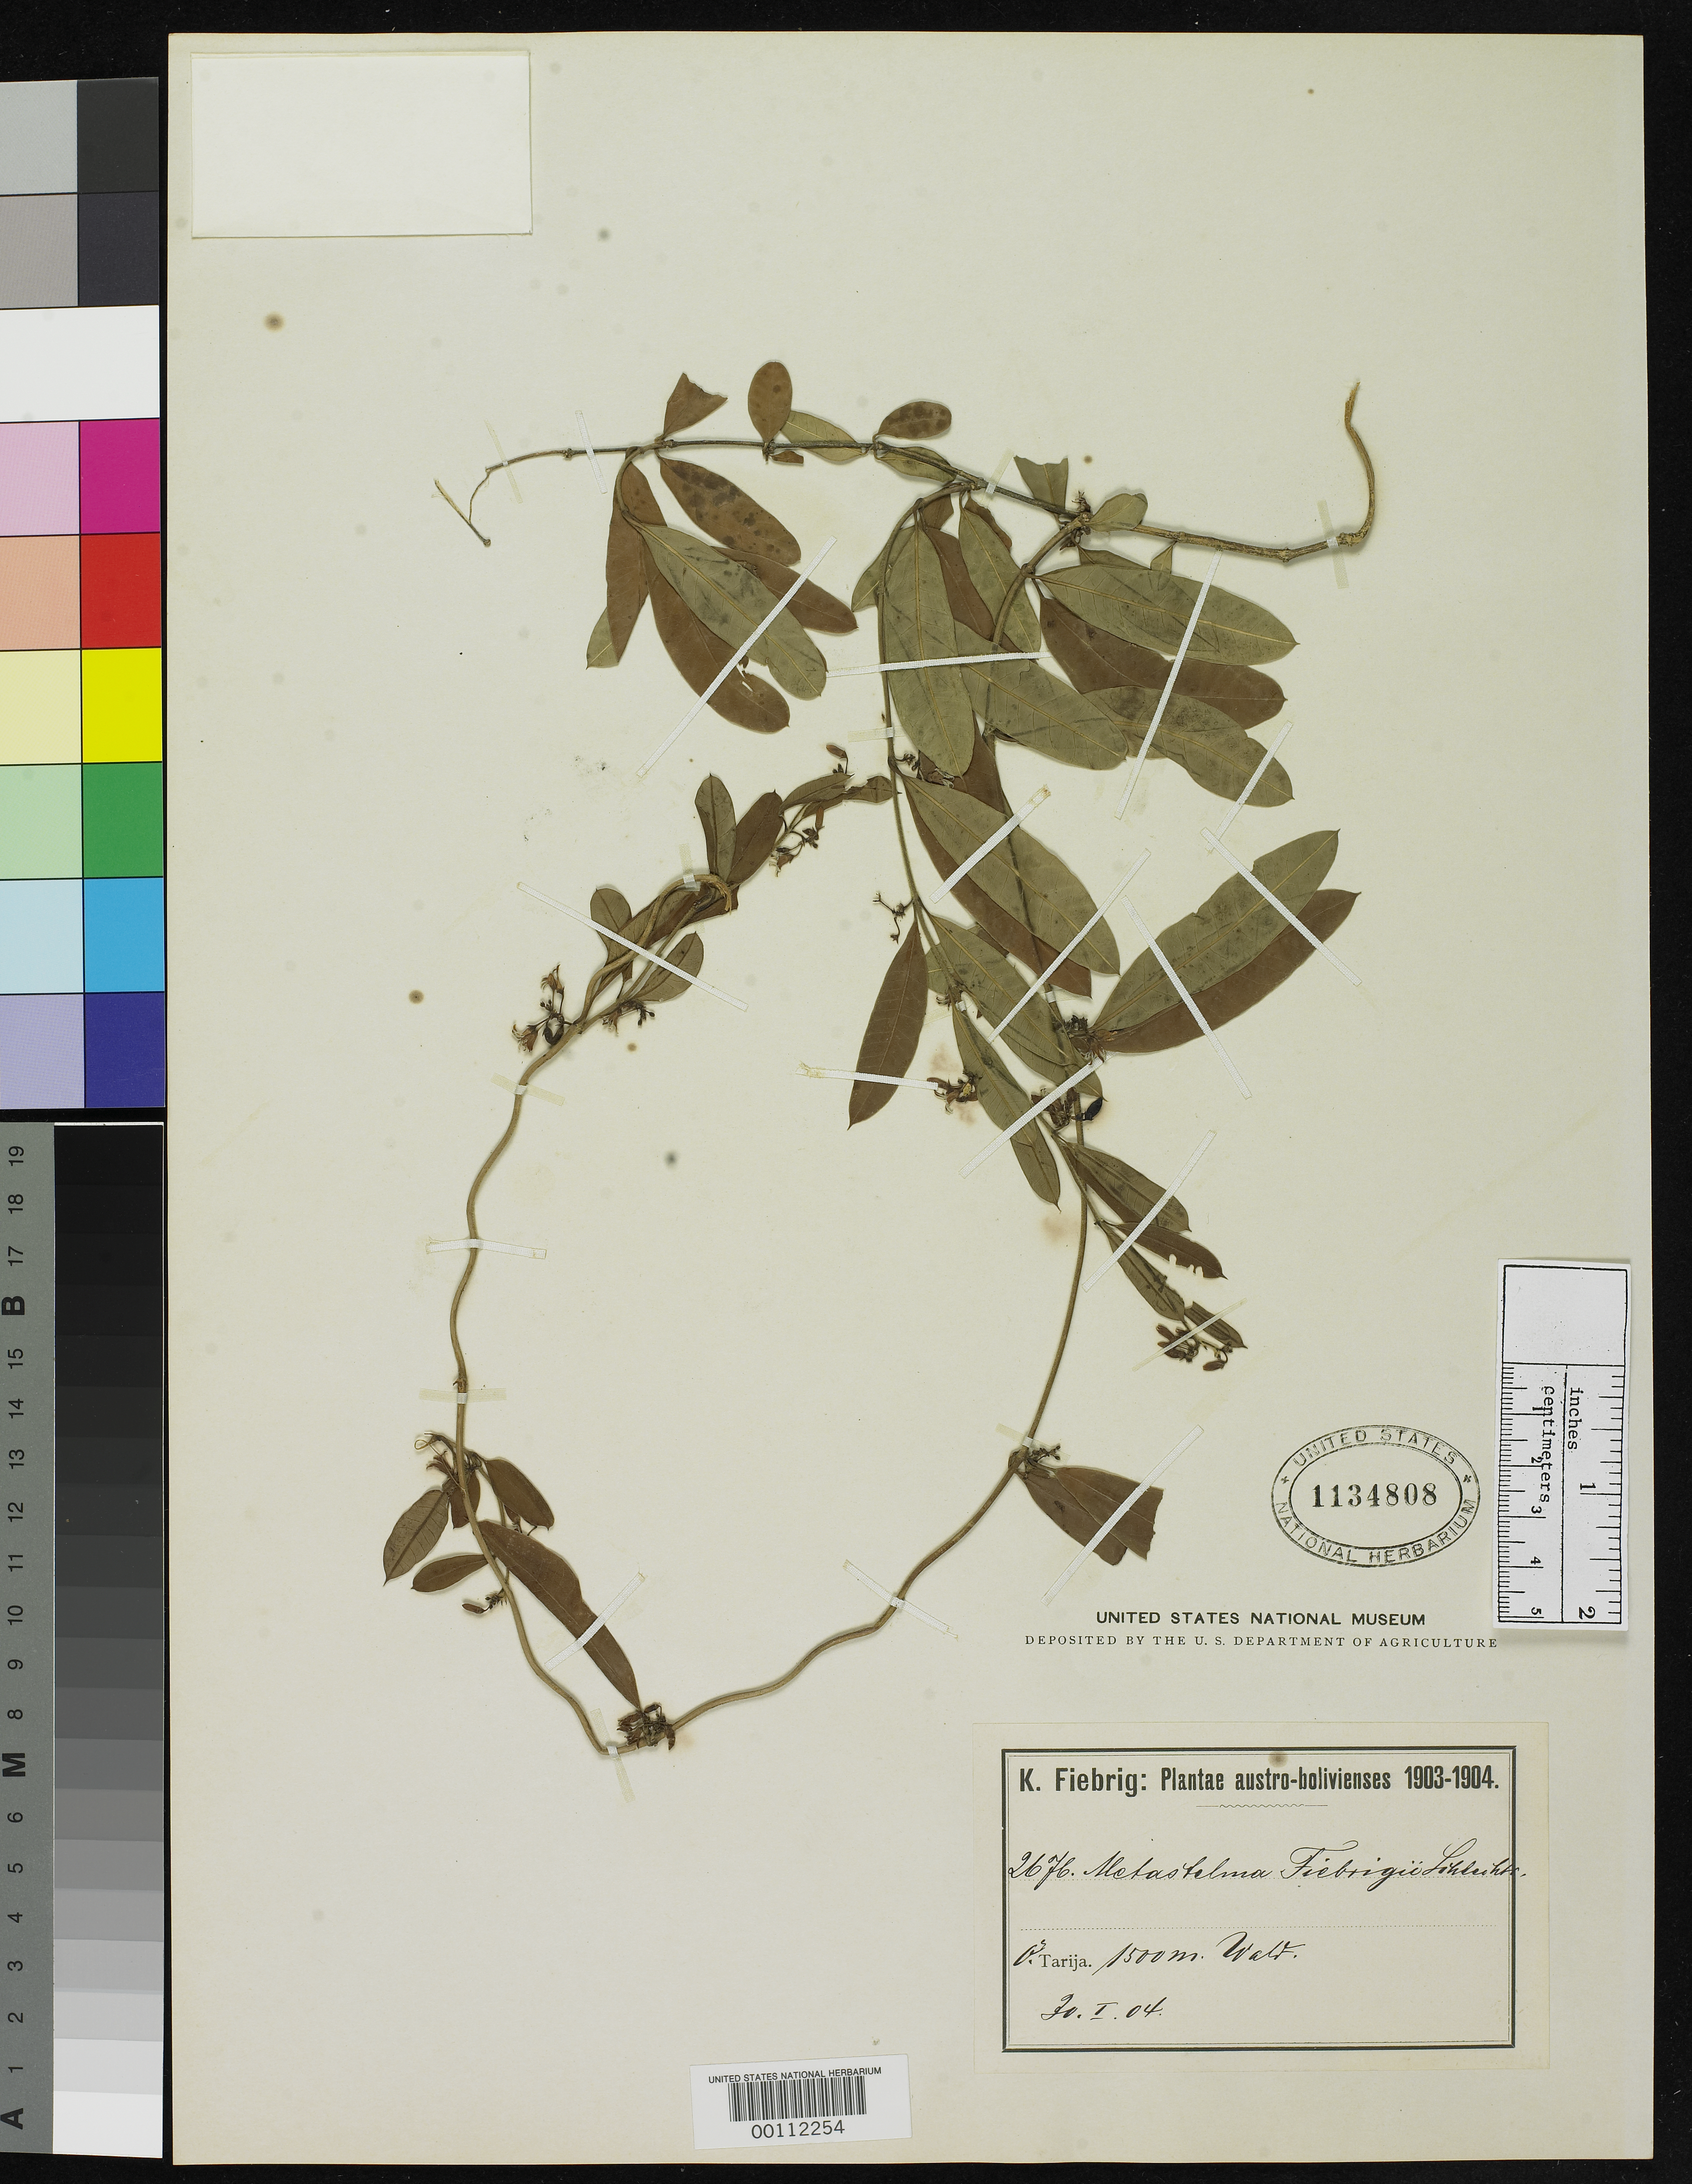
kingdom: Plantae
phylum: Tracheophyta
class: Magnoliopsida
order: Gentianales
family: Apocynaceae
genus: Metastelma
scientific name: Metastelma fiebrigii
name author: Schltr.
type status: Isotype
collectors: K. Fiebrig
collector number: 2676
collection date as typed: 30 Jan 1904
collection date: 1904-01-30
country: Bolivia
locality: Near Soledad.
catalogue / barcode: US 1134808